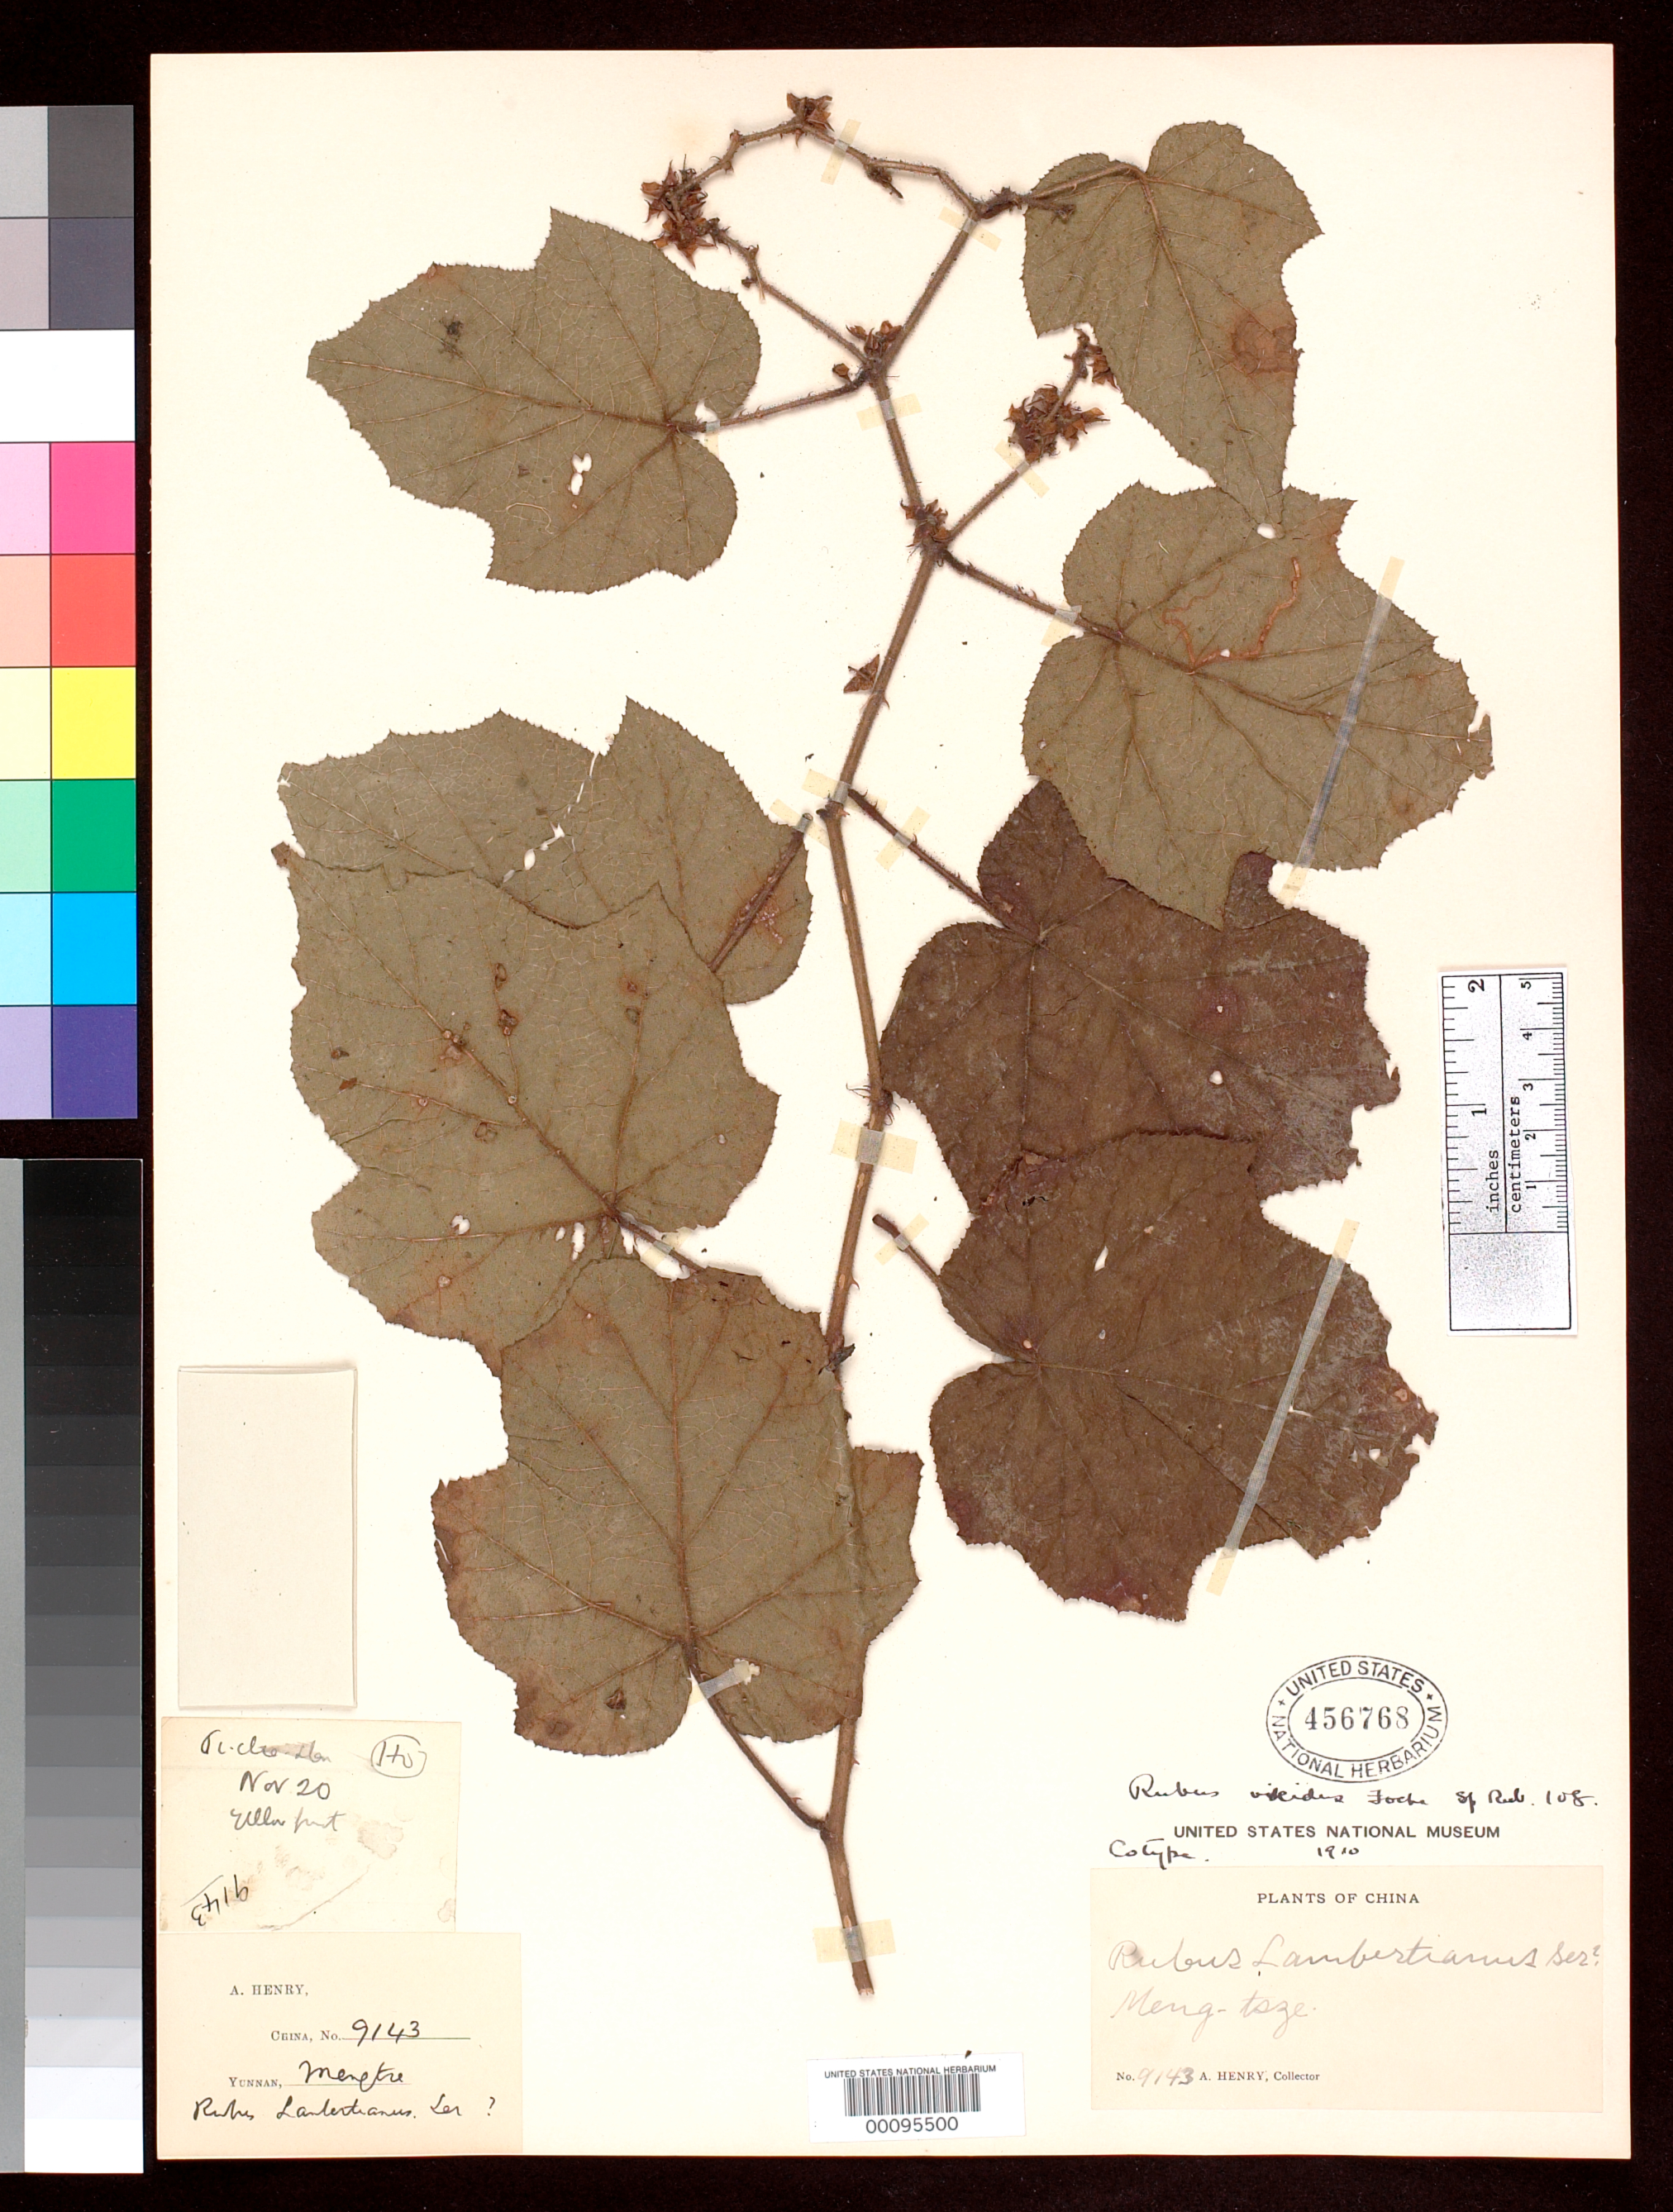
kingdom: Plantae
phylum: Tracheophyta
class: Magnoliopsida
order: Rosales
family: Rosaceae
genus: Rubus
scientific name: Rubus viscidus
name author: Focke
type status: Isosyntype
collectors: A. Henry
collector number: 9143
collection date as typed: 20 Nov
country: China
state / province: Yunnan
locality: Meng-tsze.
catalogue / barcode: US 456768